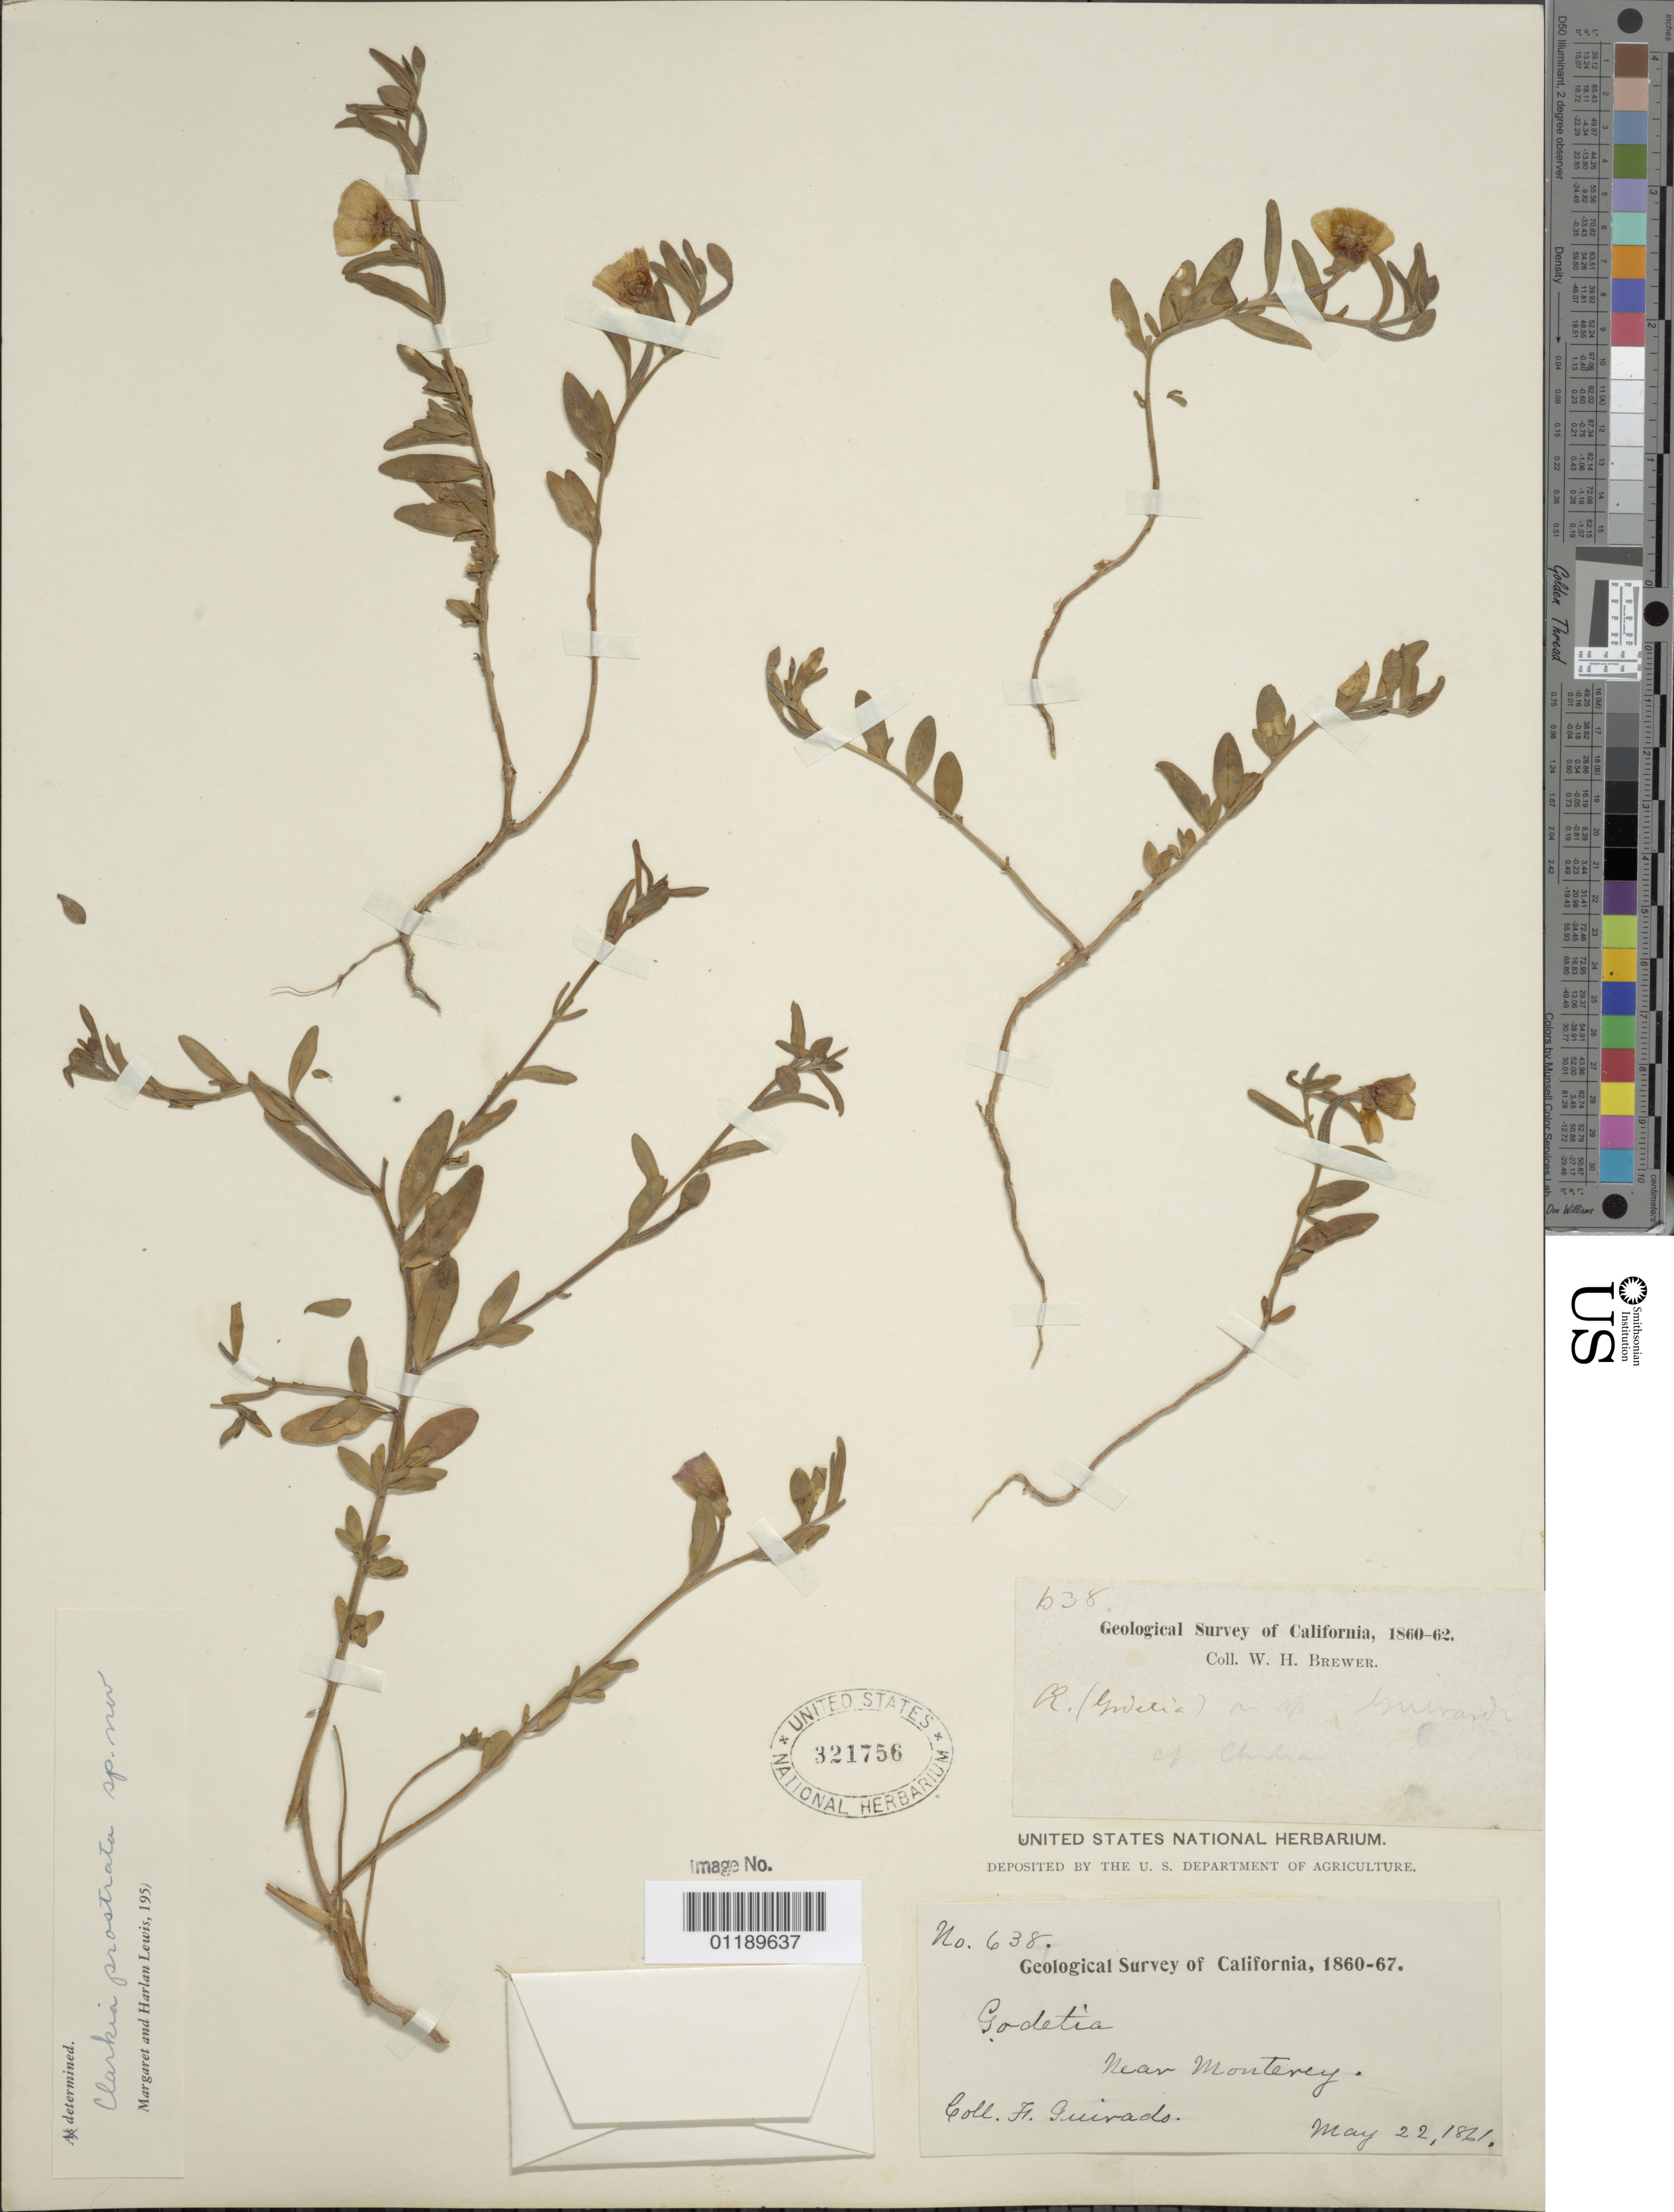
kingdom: Plantae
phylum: Tracheophyta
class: Magnoliopsida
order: Myrtales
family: Onagraceae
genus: Clarkia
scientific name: Clarkia prostrata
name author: F. H. Lewis & M.E. Lewis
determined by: Lewis, --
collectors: W. H. Brewer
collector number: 638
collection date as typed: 22 May 1861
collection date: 1861-05-22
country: United States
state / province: California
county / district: Monterey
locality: near Monterey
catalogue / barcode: US 321756